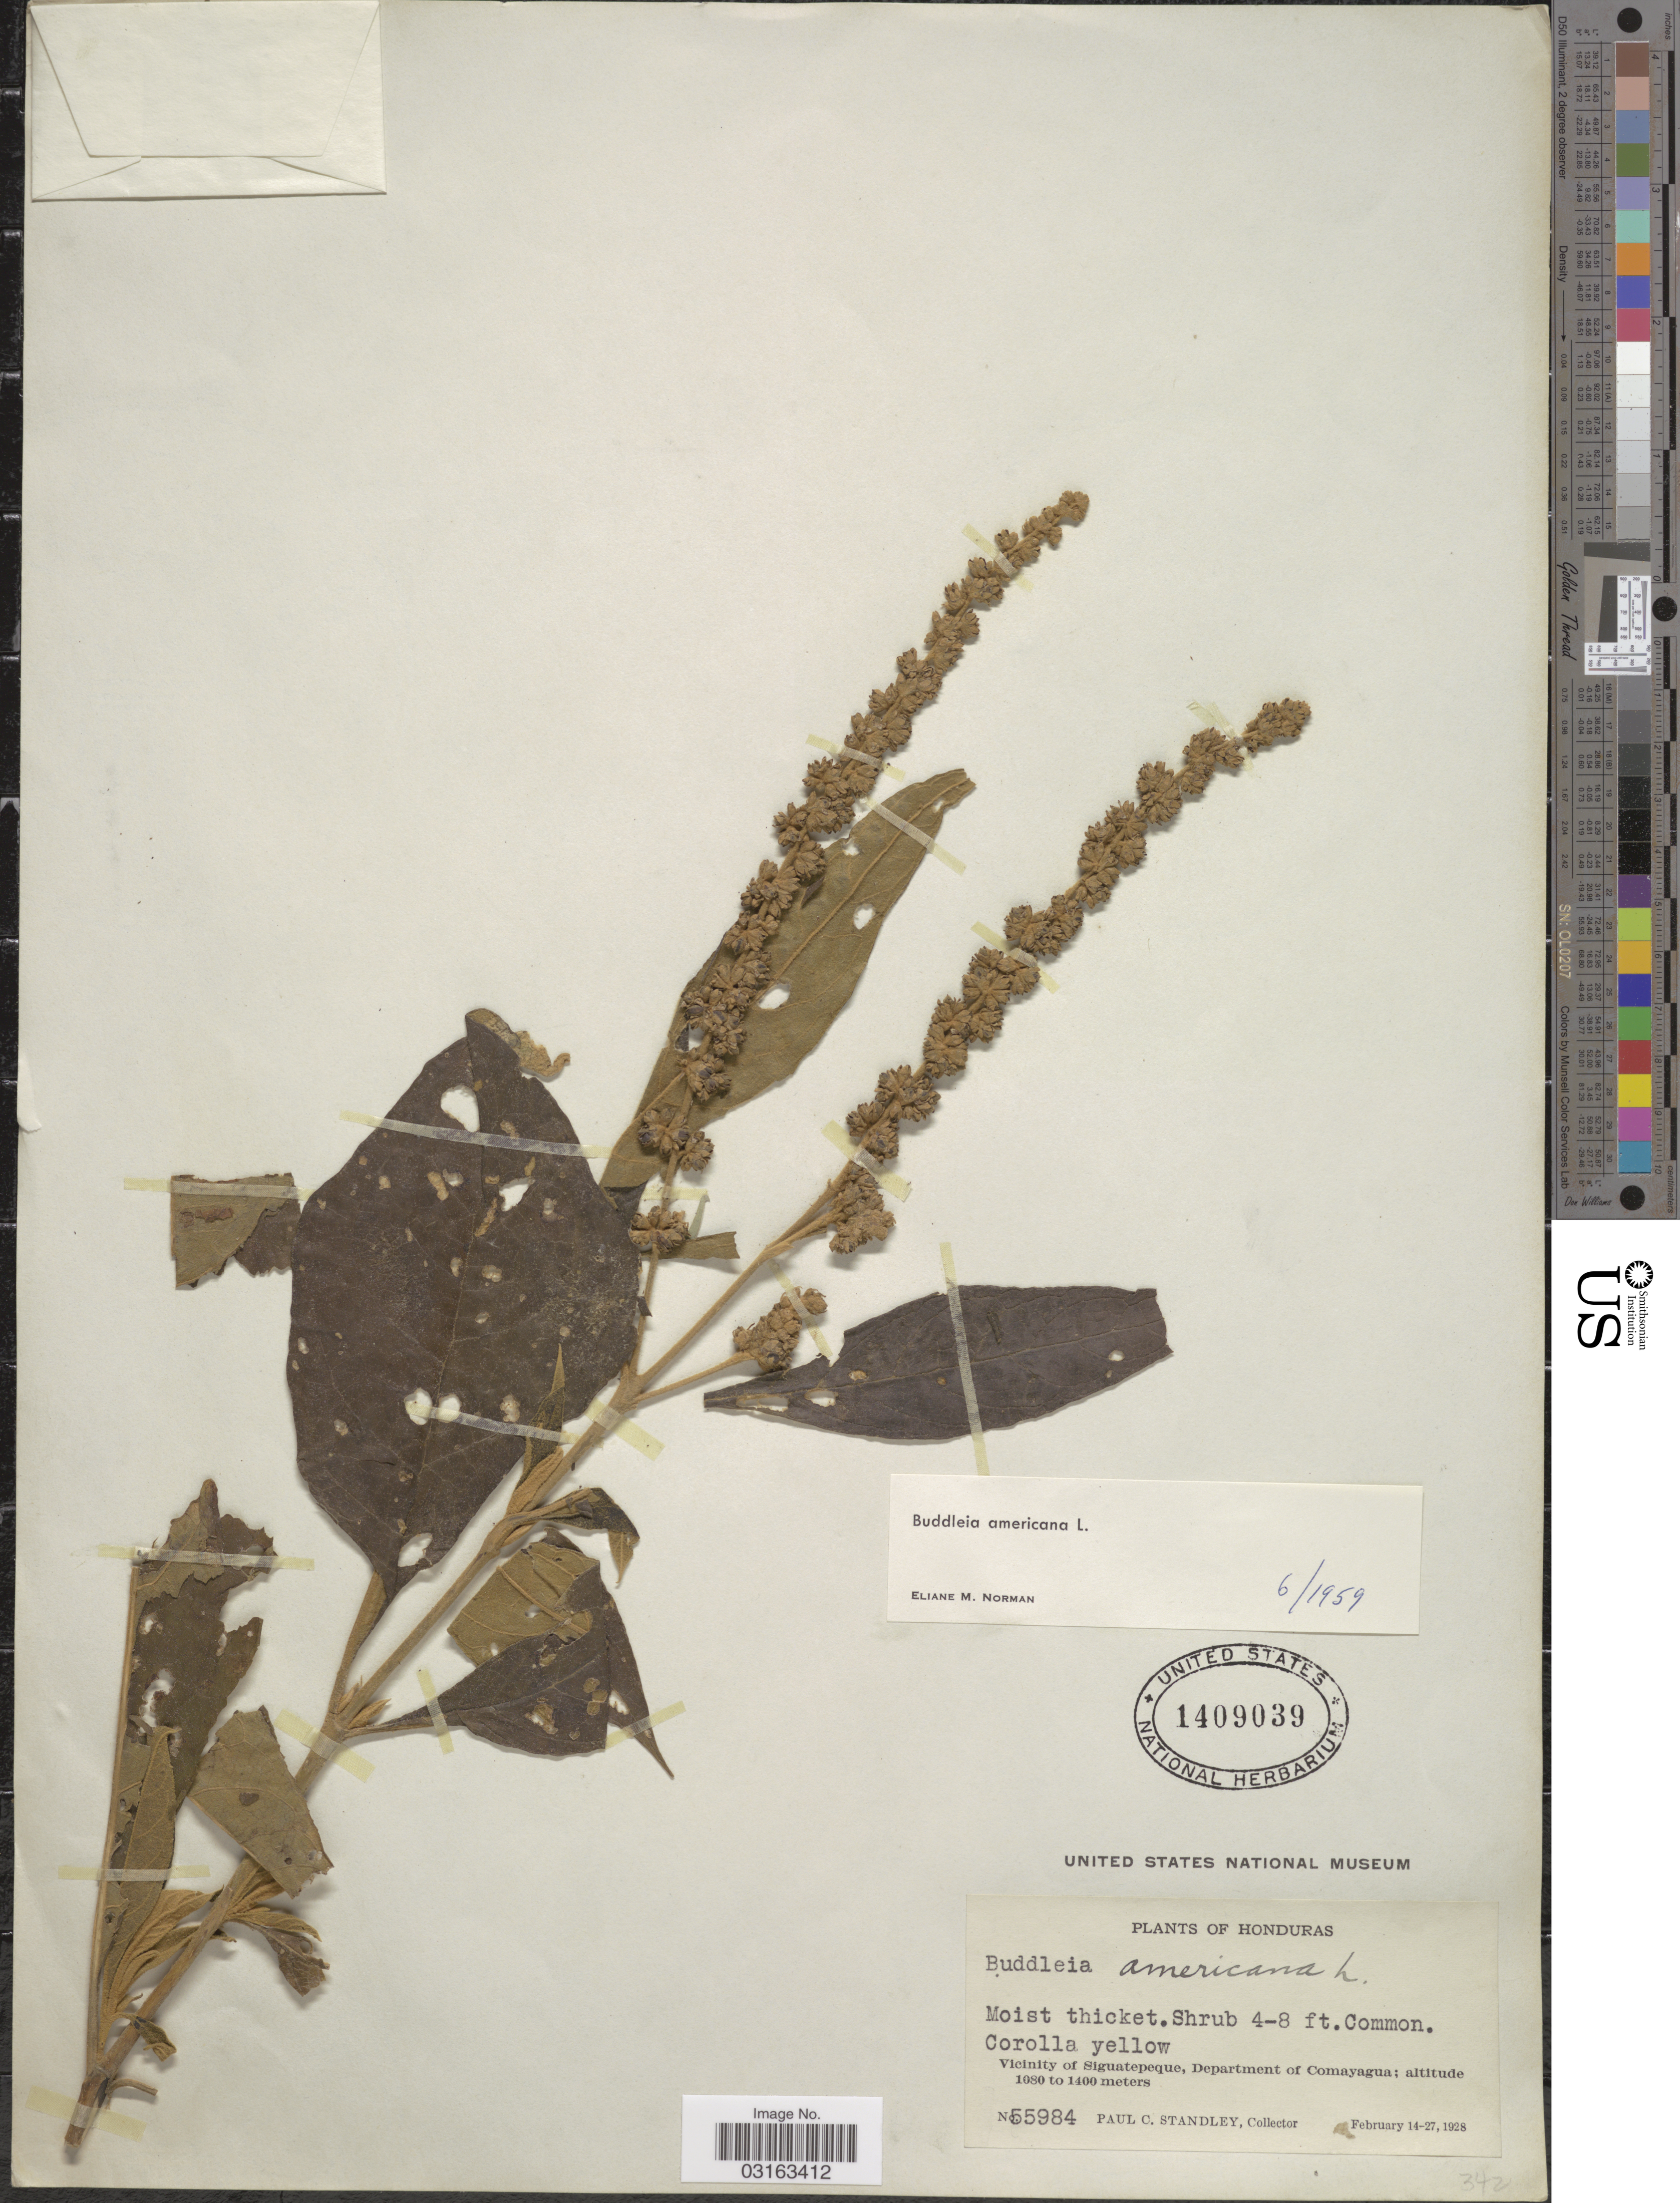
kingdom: Plantae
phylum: Tracheophyta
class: Magnoliopsida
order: Lamiales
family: Scrophulariaceae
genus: Buddleja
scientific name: Buddleja americana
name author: L.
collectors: P. C. Standley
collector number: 55984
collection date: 1928-02-14/1928-02-27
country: Honduras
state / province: Comayagua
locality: Vicinity of Siguatepeque, Department of Comayagua.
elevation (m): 1080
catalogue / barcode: US 1409039